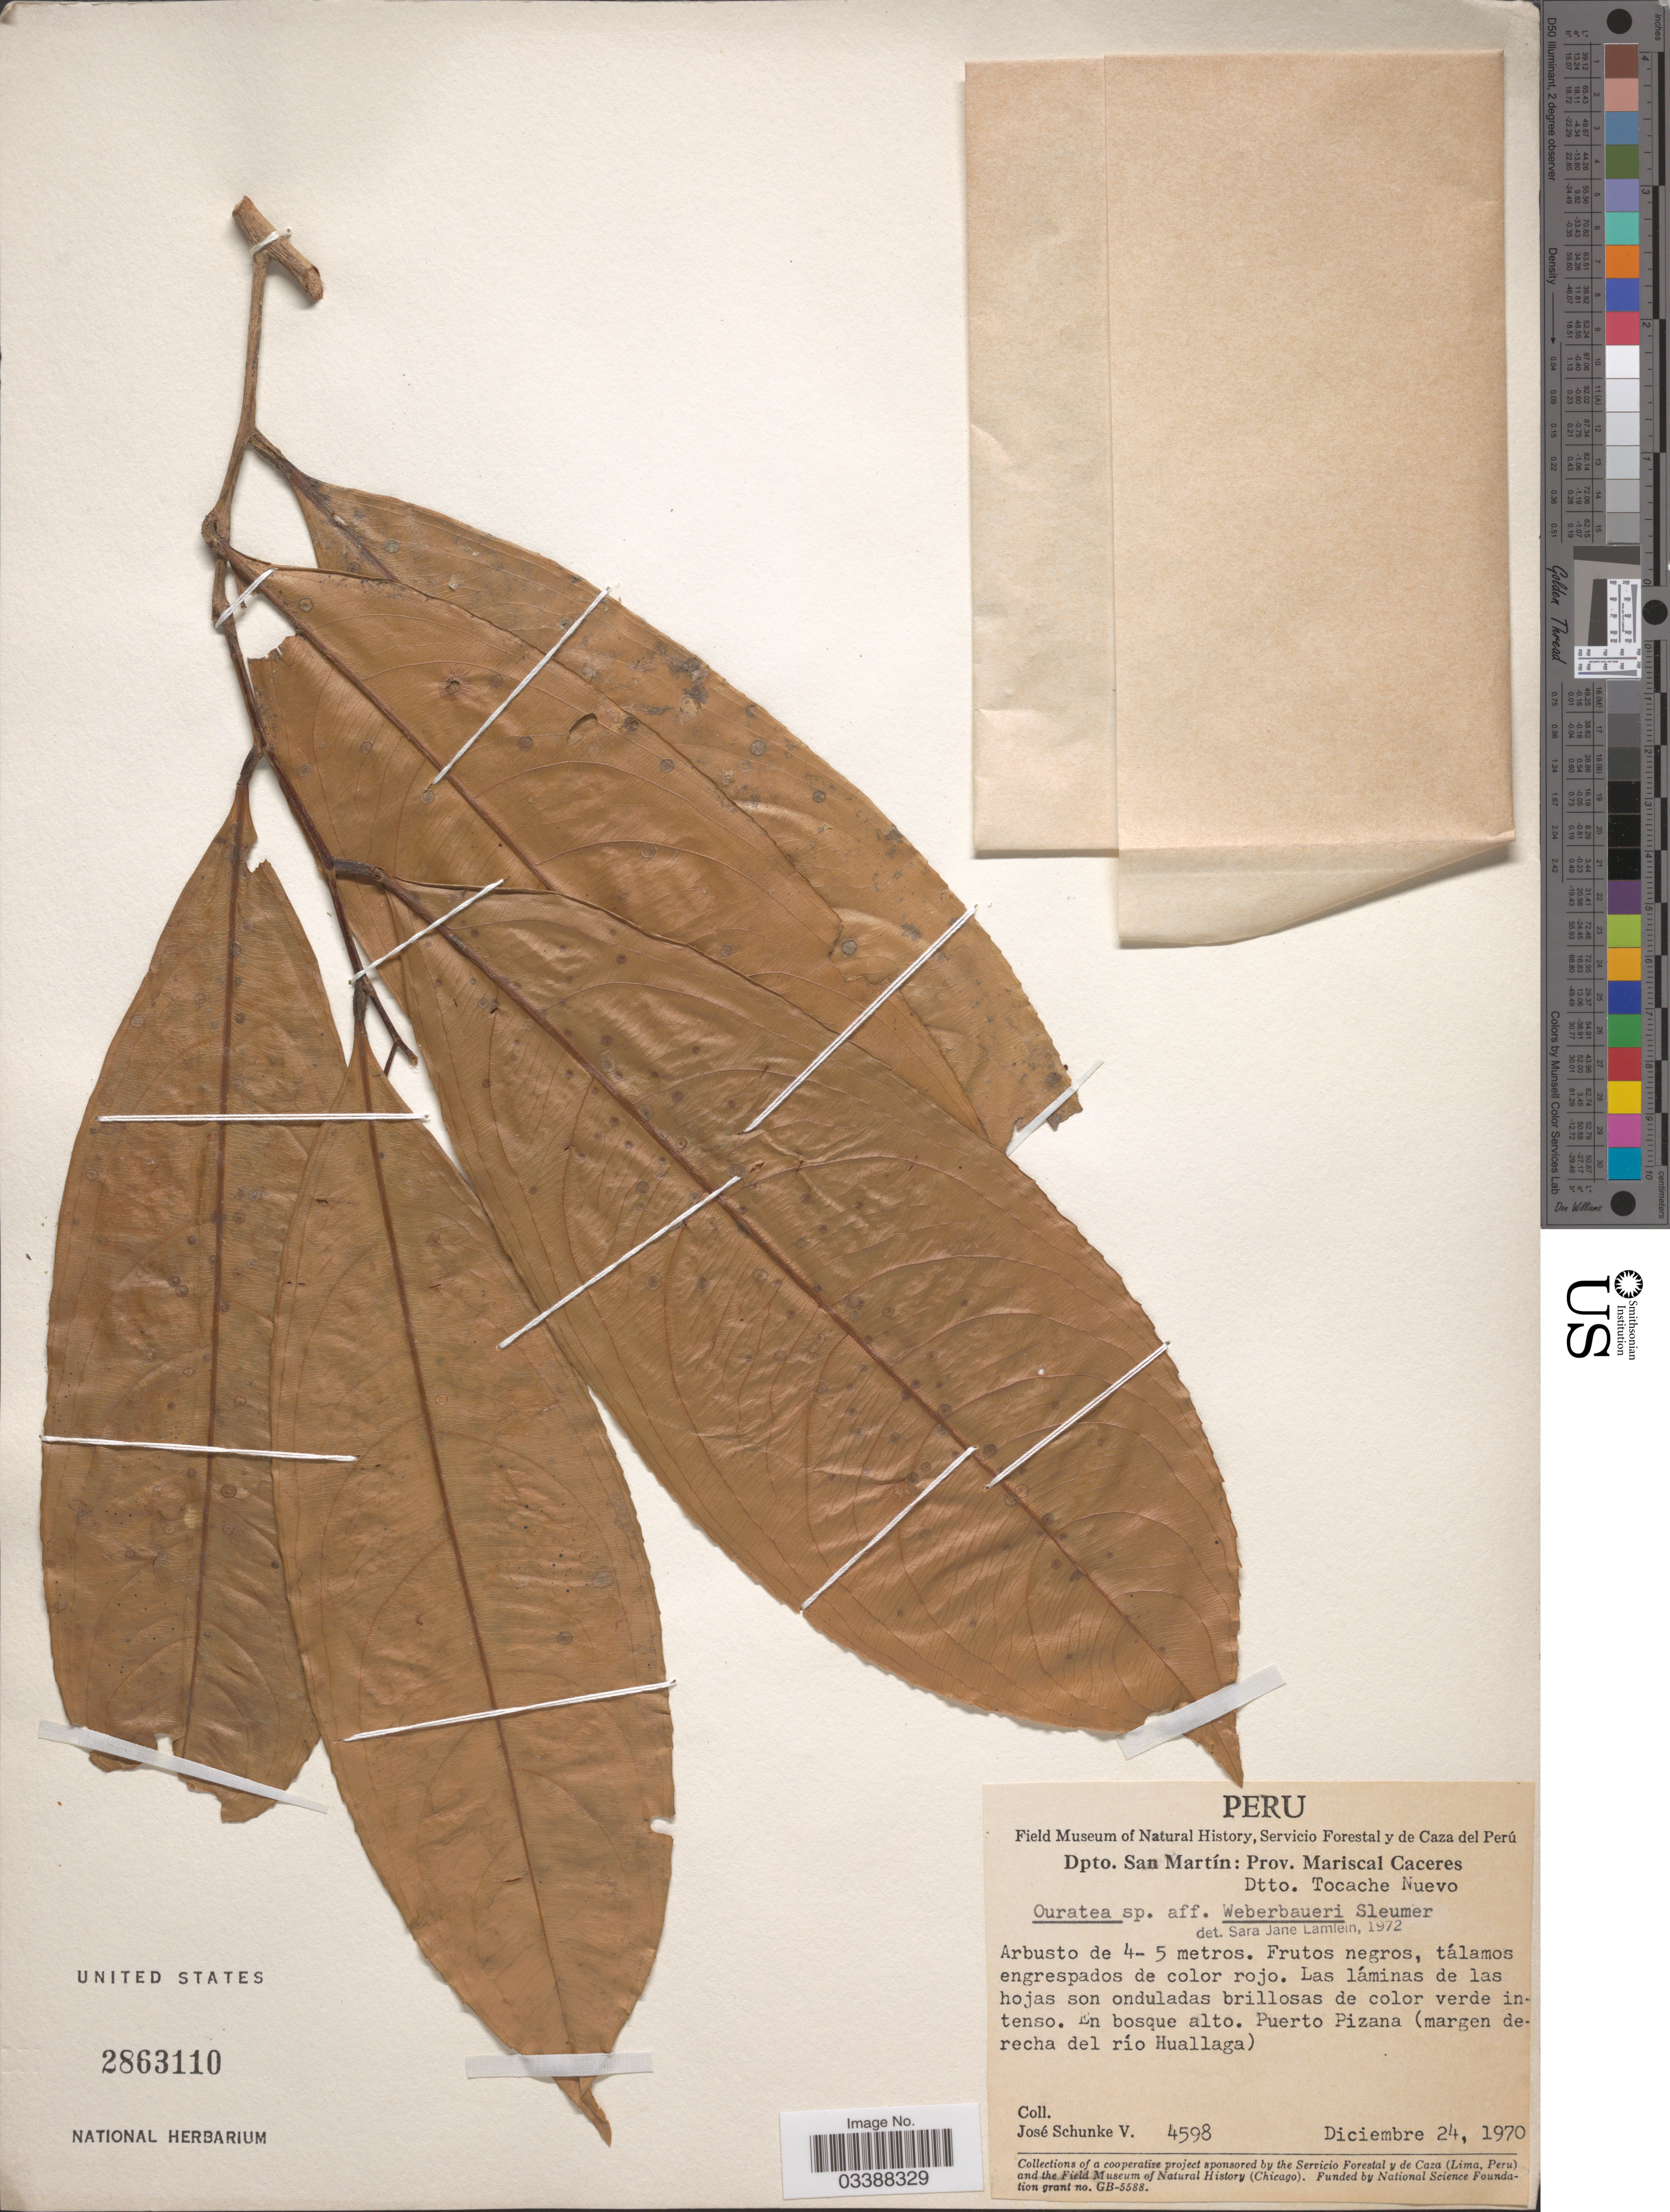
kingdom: Plantae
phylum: Tracheophyta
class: Magnoliopsida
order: Malpighiales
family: Ochnaceae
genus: Ouratea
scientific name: Ouratea weberbaueri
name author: Sleumer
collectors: J. M. Schunke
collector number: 4598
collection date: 1970-12-24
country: Peru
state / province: San Martín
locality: Dpto. San Martín: Prov. Mariscal Caceres. Dtto. Tocache Nuevo. Las láminas de las hojas son onduladas brillosas de color verde intenso. En bosque alto. Puerto Pizana (margen derecha del río Huallaga).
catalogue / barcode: US 2863110